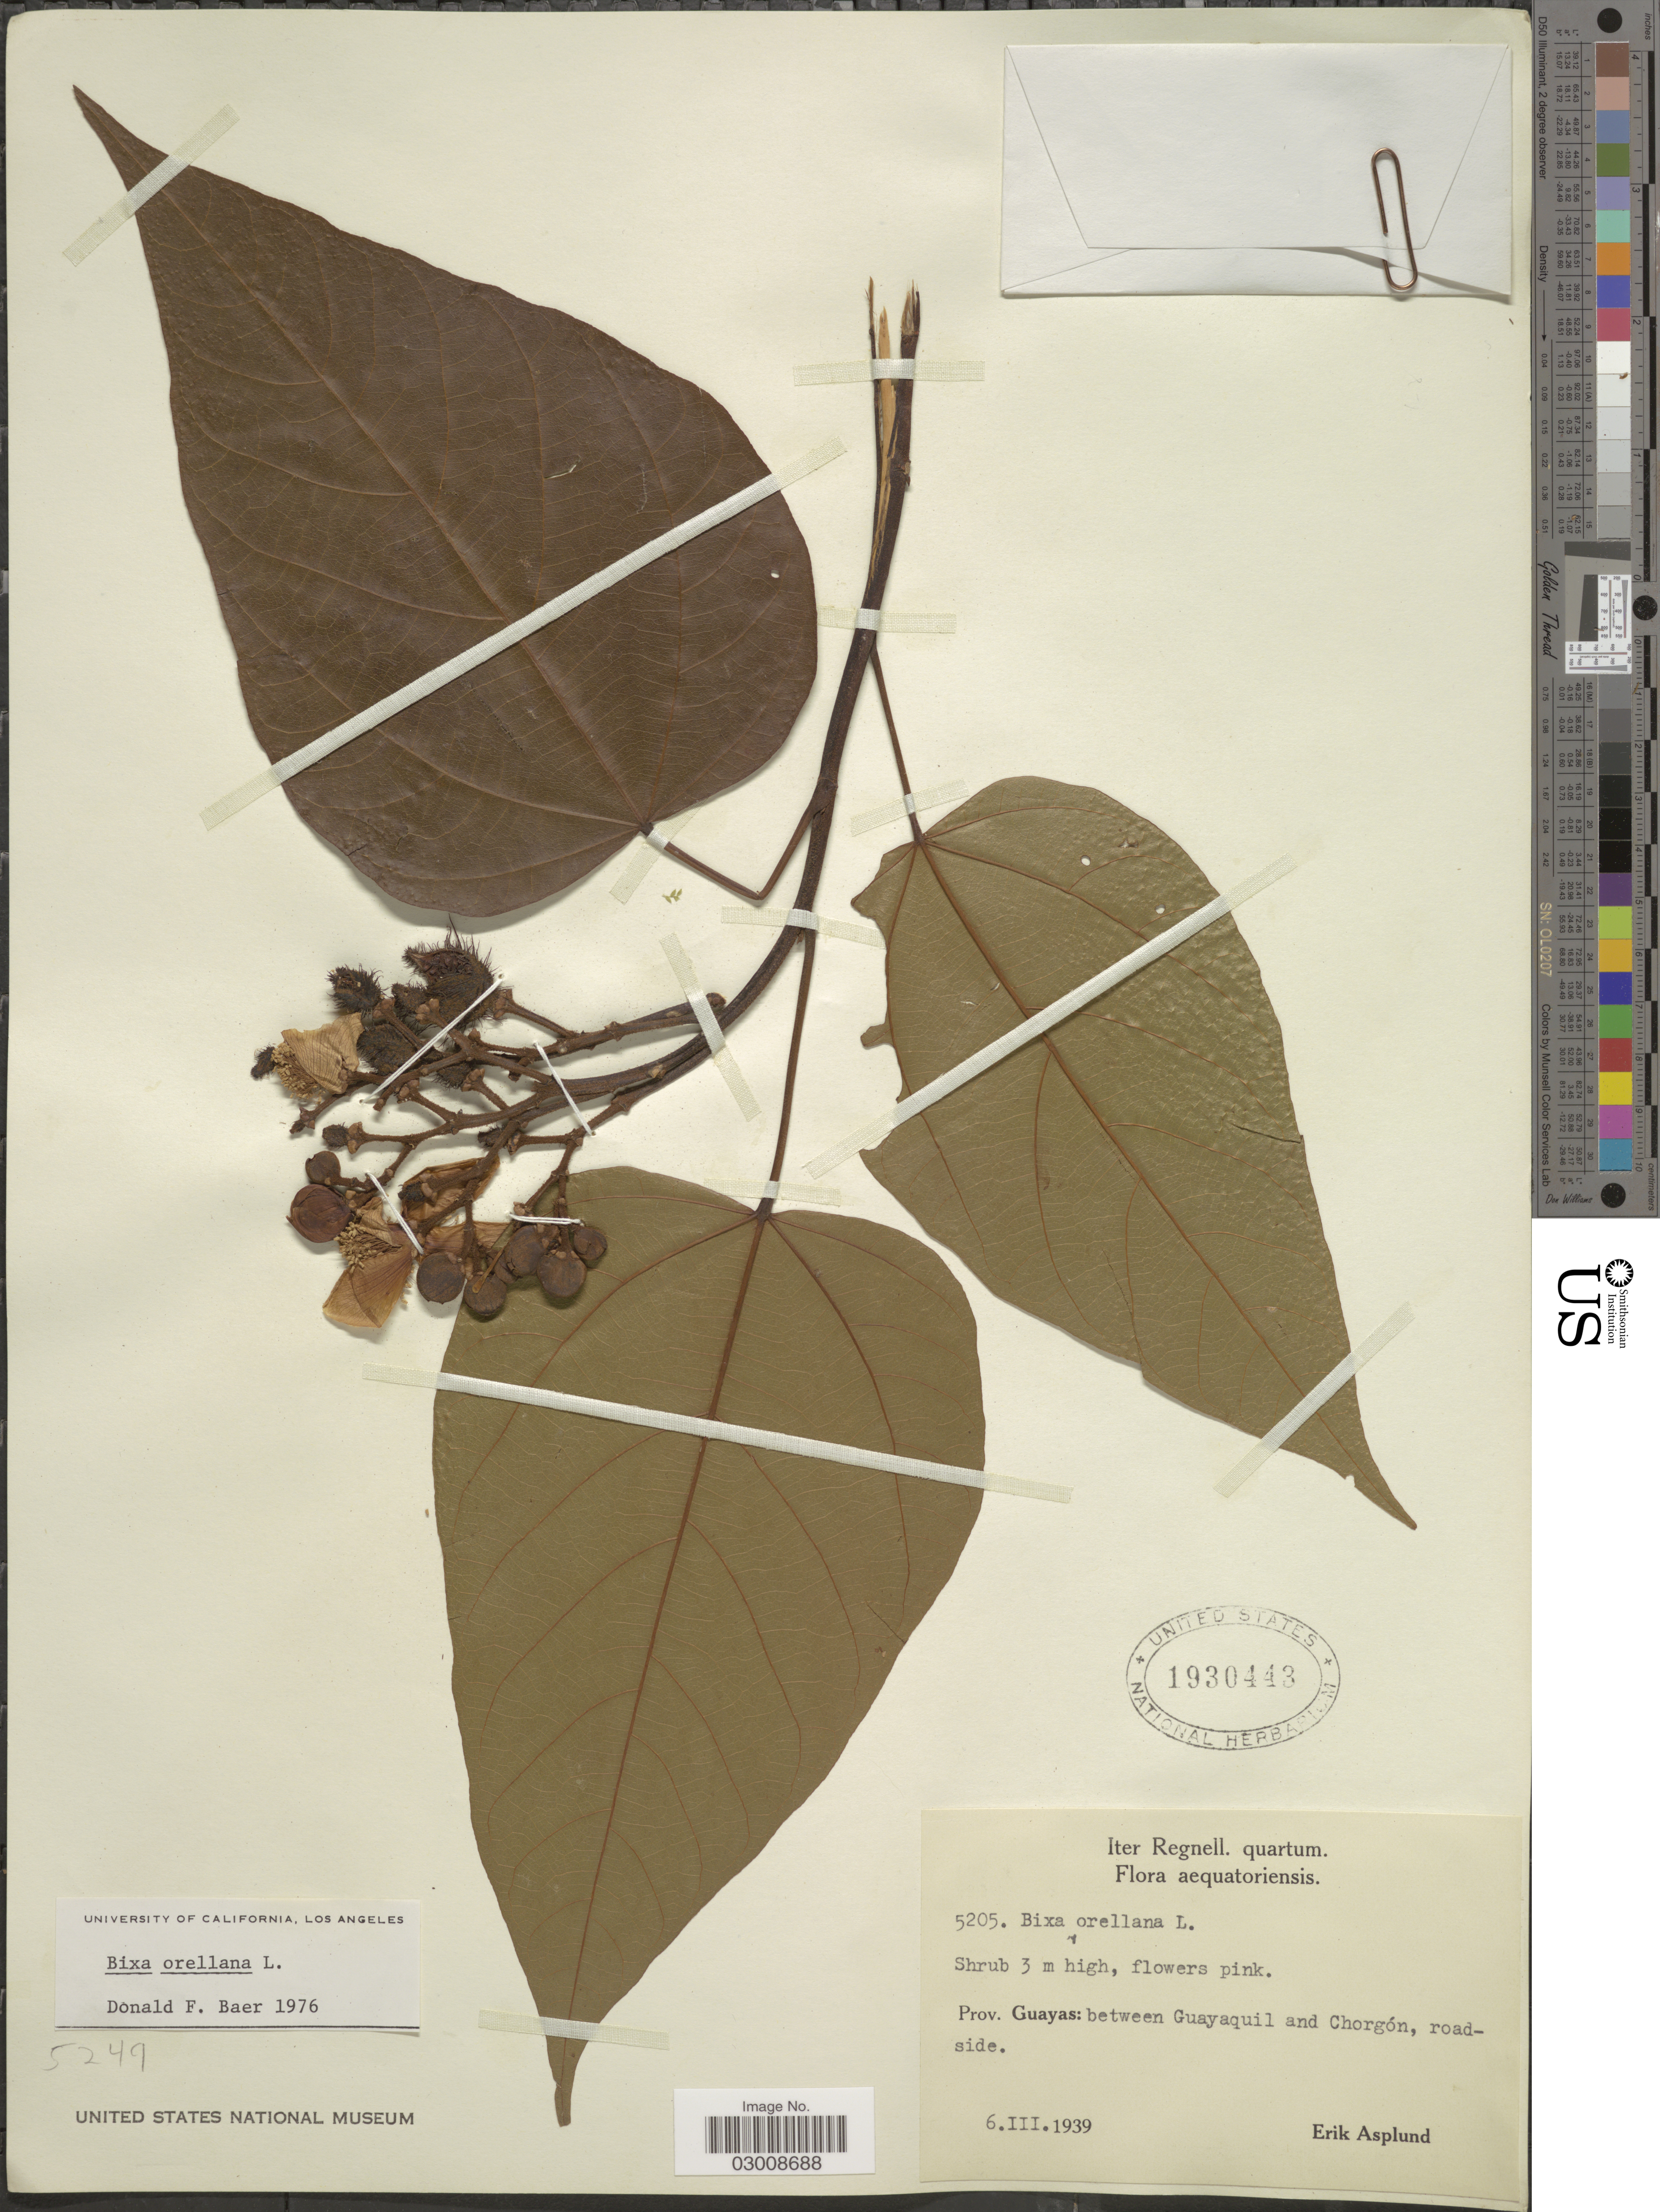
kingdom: Plantae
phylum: Tracheophyta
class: Magnoliopsida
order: Malvales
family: Bixaceae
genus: Bixa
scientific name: Bixa orellana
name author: L.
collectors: E. Asplund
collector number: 5205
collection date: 1939-03-06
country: Ecuador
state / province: Guayas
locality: Between Guayaquil and Chorgón, roadside.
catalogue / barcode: US 1930443